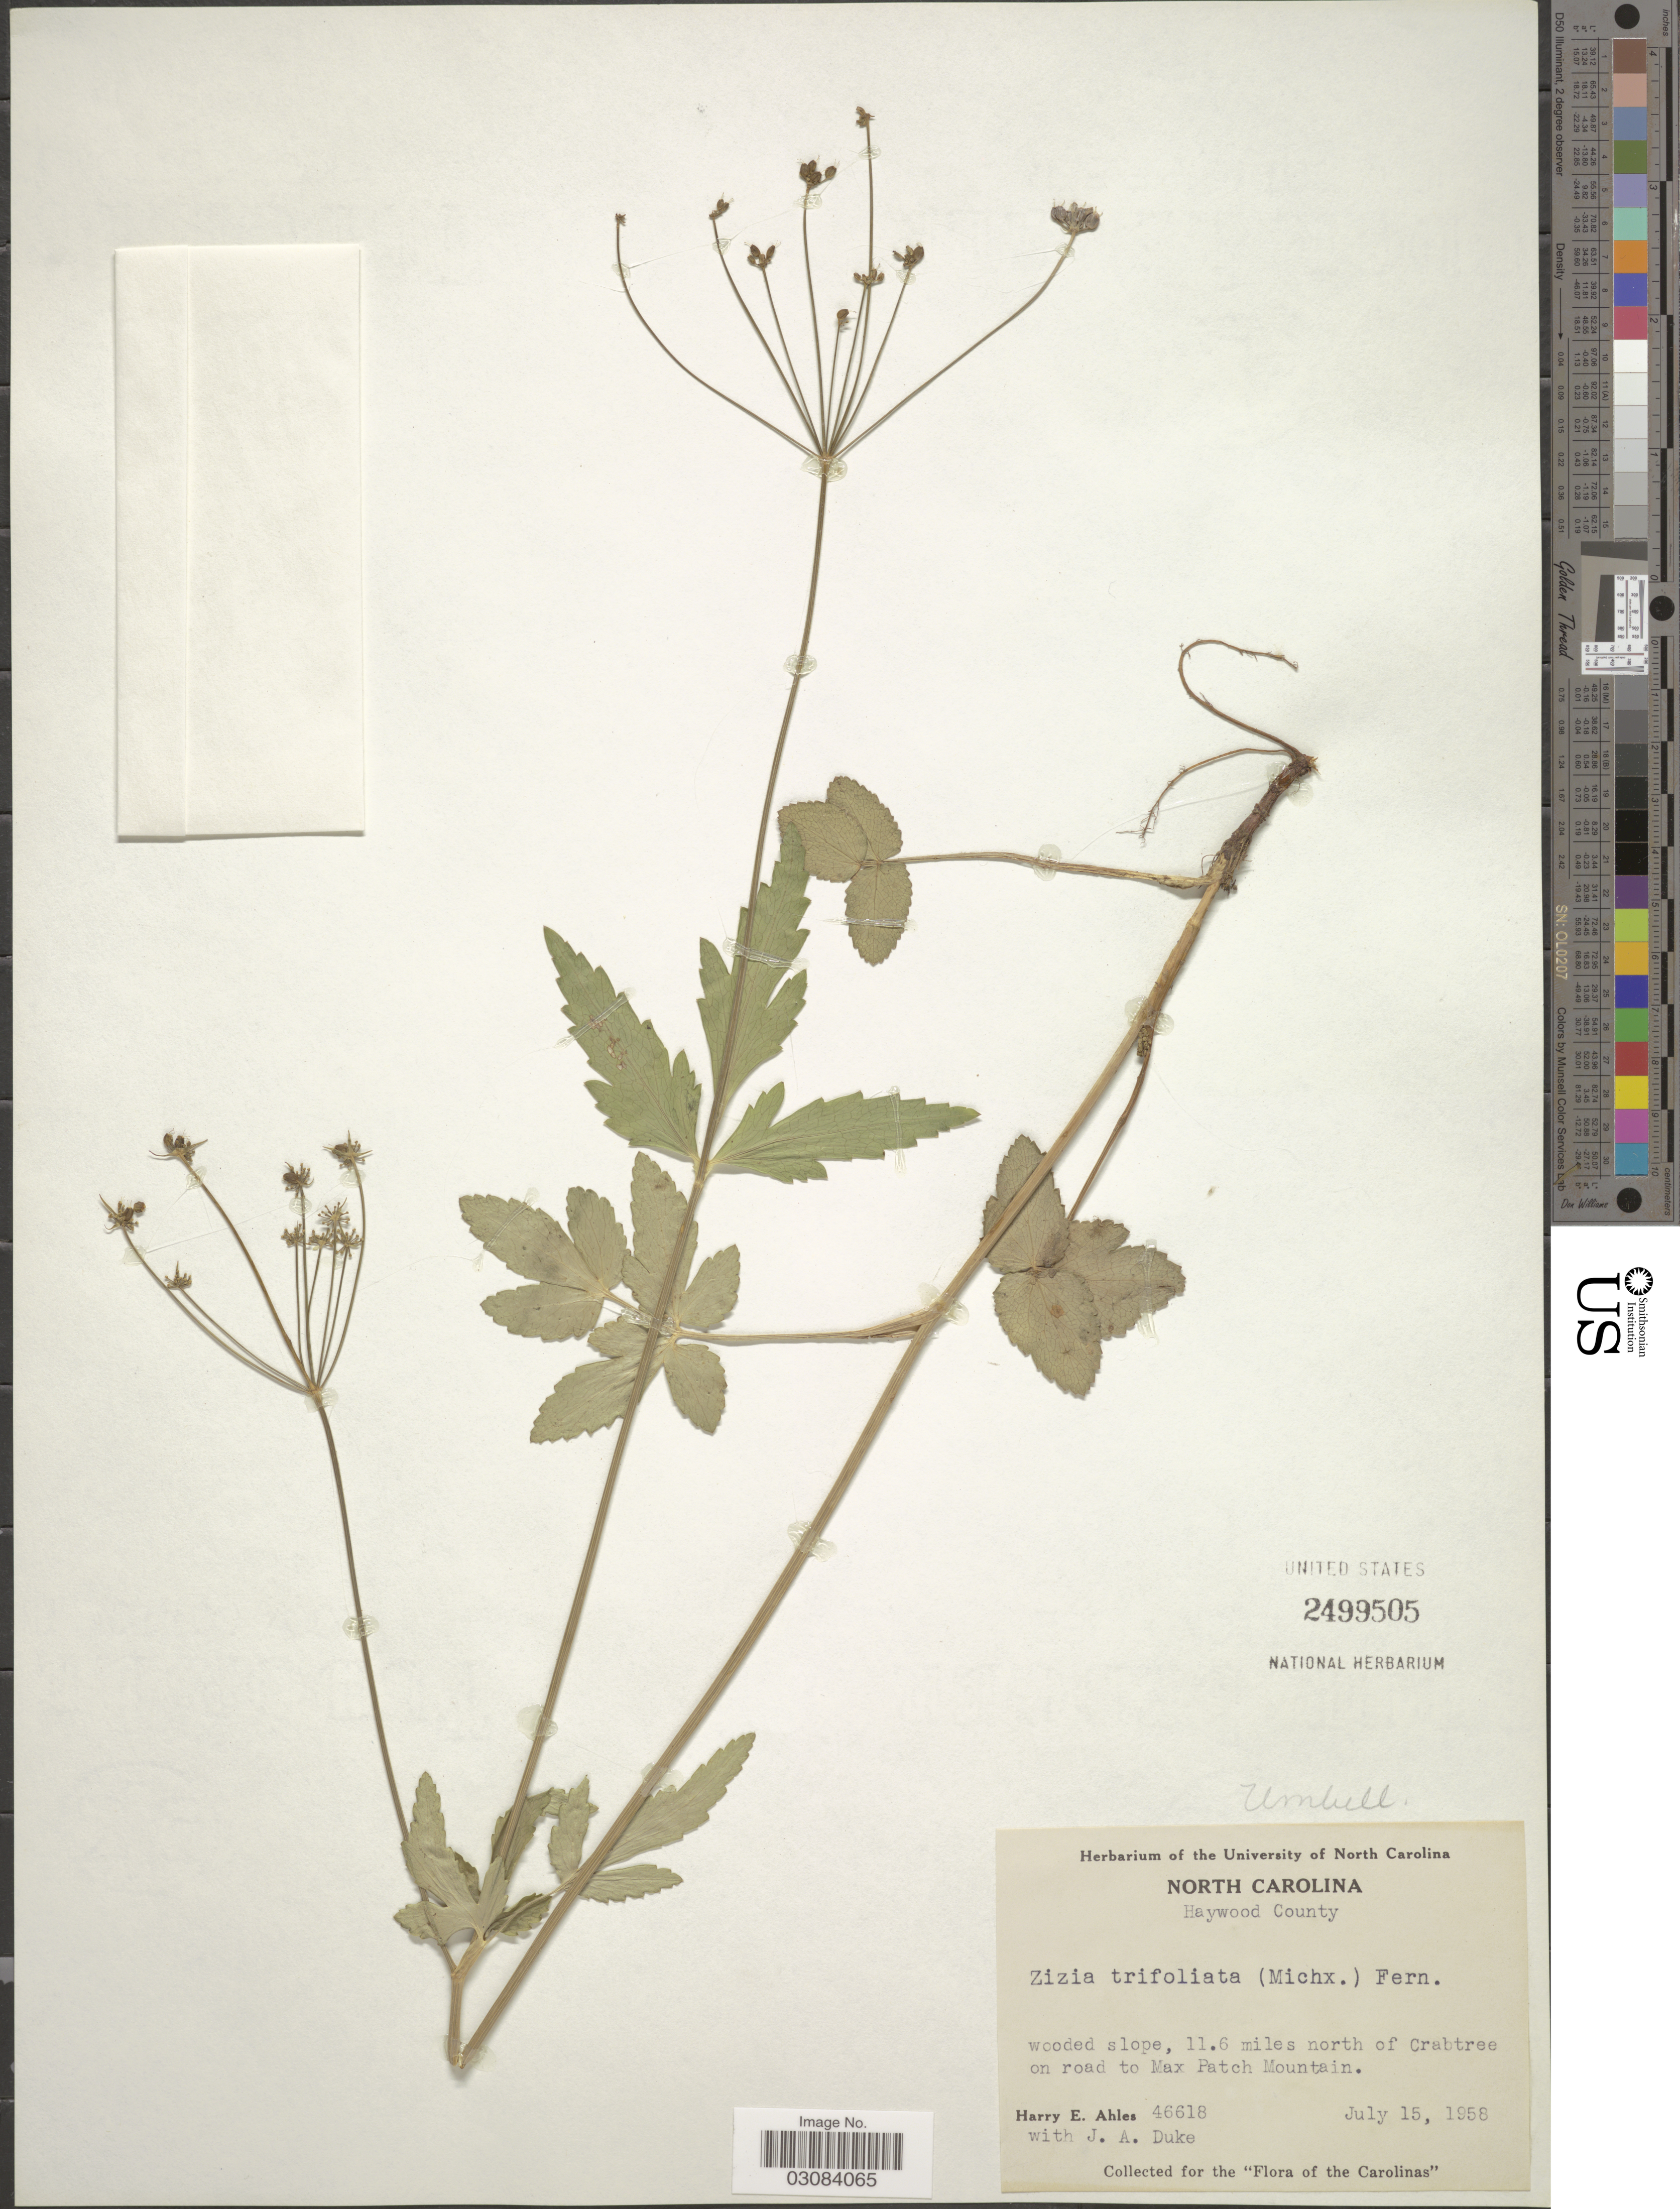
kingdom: Plantae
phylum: Tracheophyta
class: Magnoliopsida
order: Apiales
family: Apiaceae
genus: Zizia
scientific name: Zizia trifoliata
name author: (Michx.) Fernald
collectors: H. E. Ahles & J. A. Duke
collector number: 46618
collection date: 1958-07-15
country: United States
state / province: North Carolina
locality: Haywood County. Wooded slope, 11.6 miles north of Crabtree on road to Max Patch Mountain.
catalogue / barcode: US 2499505